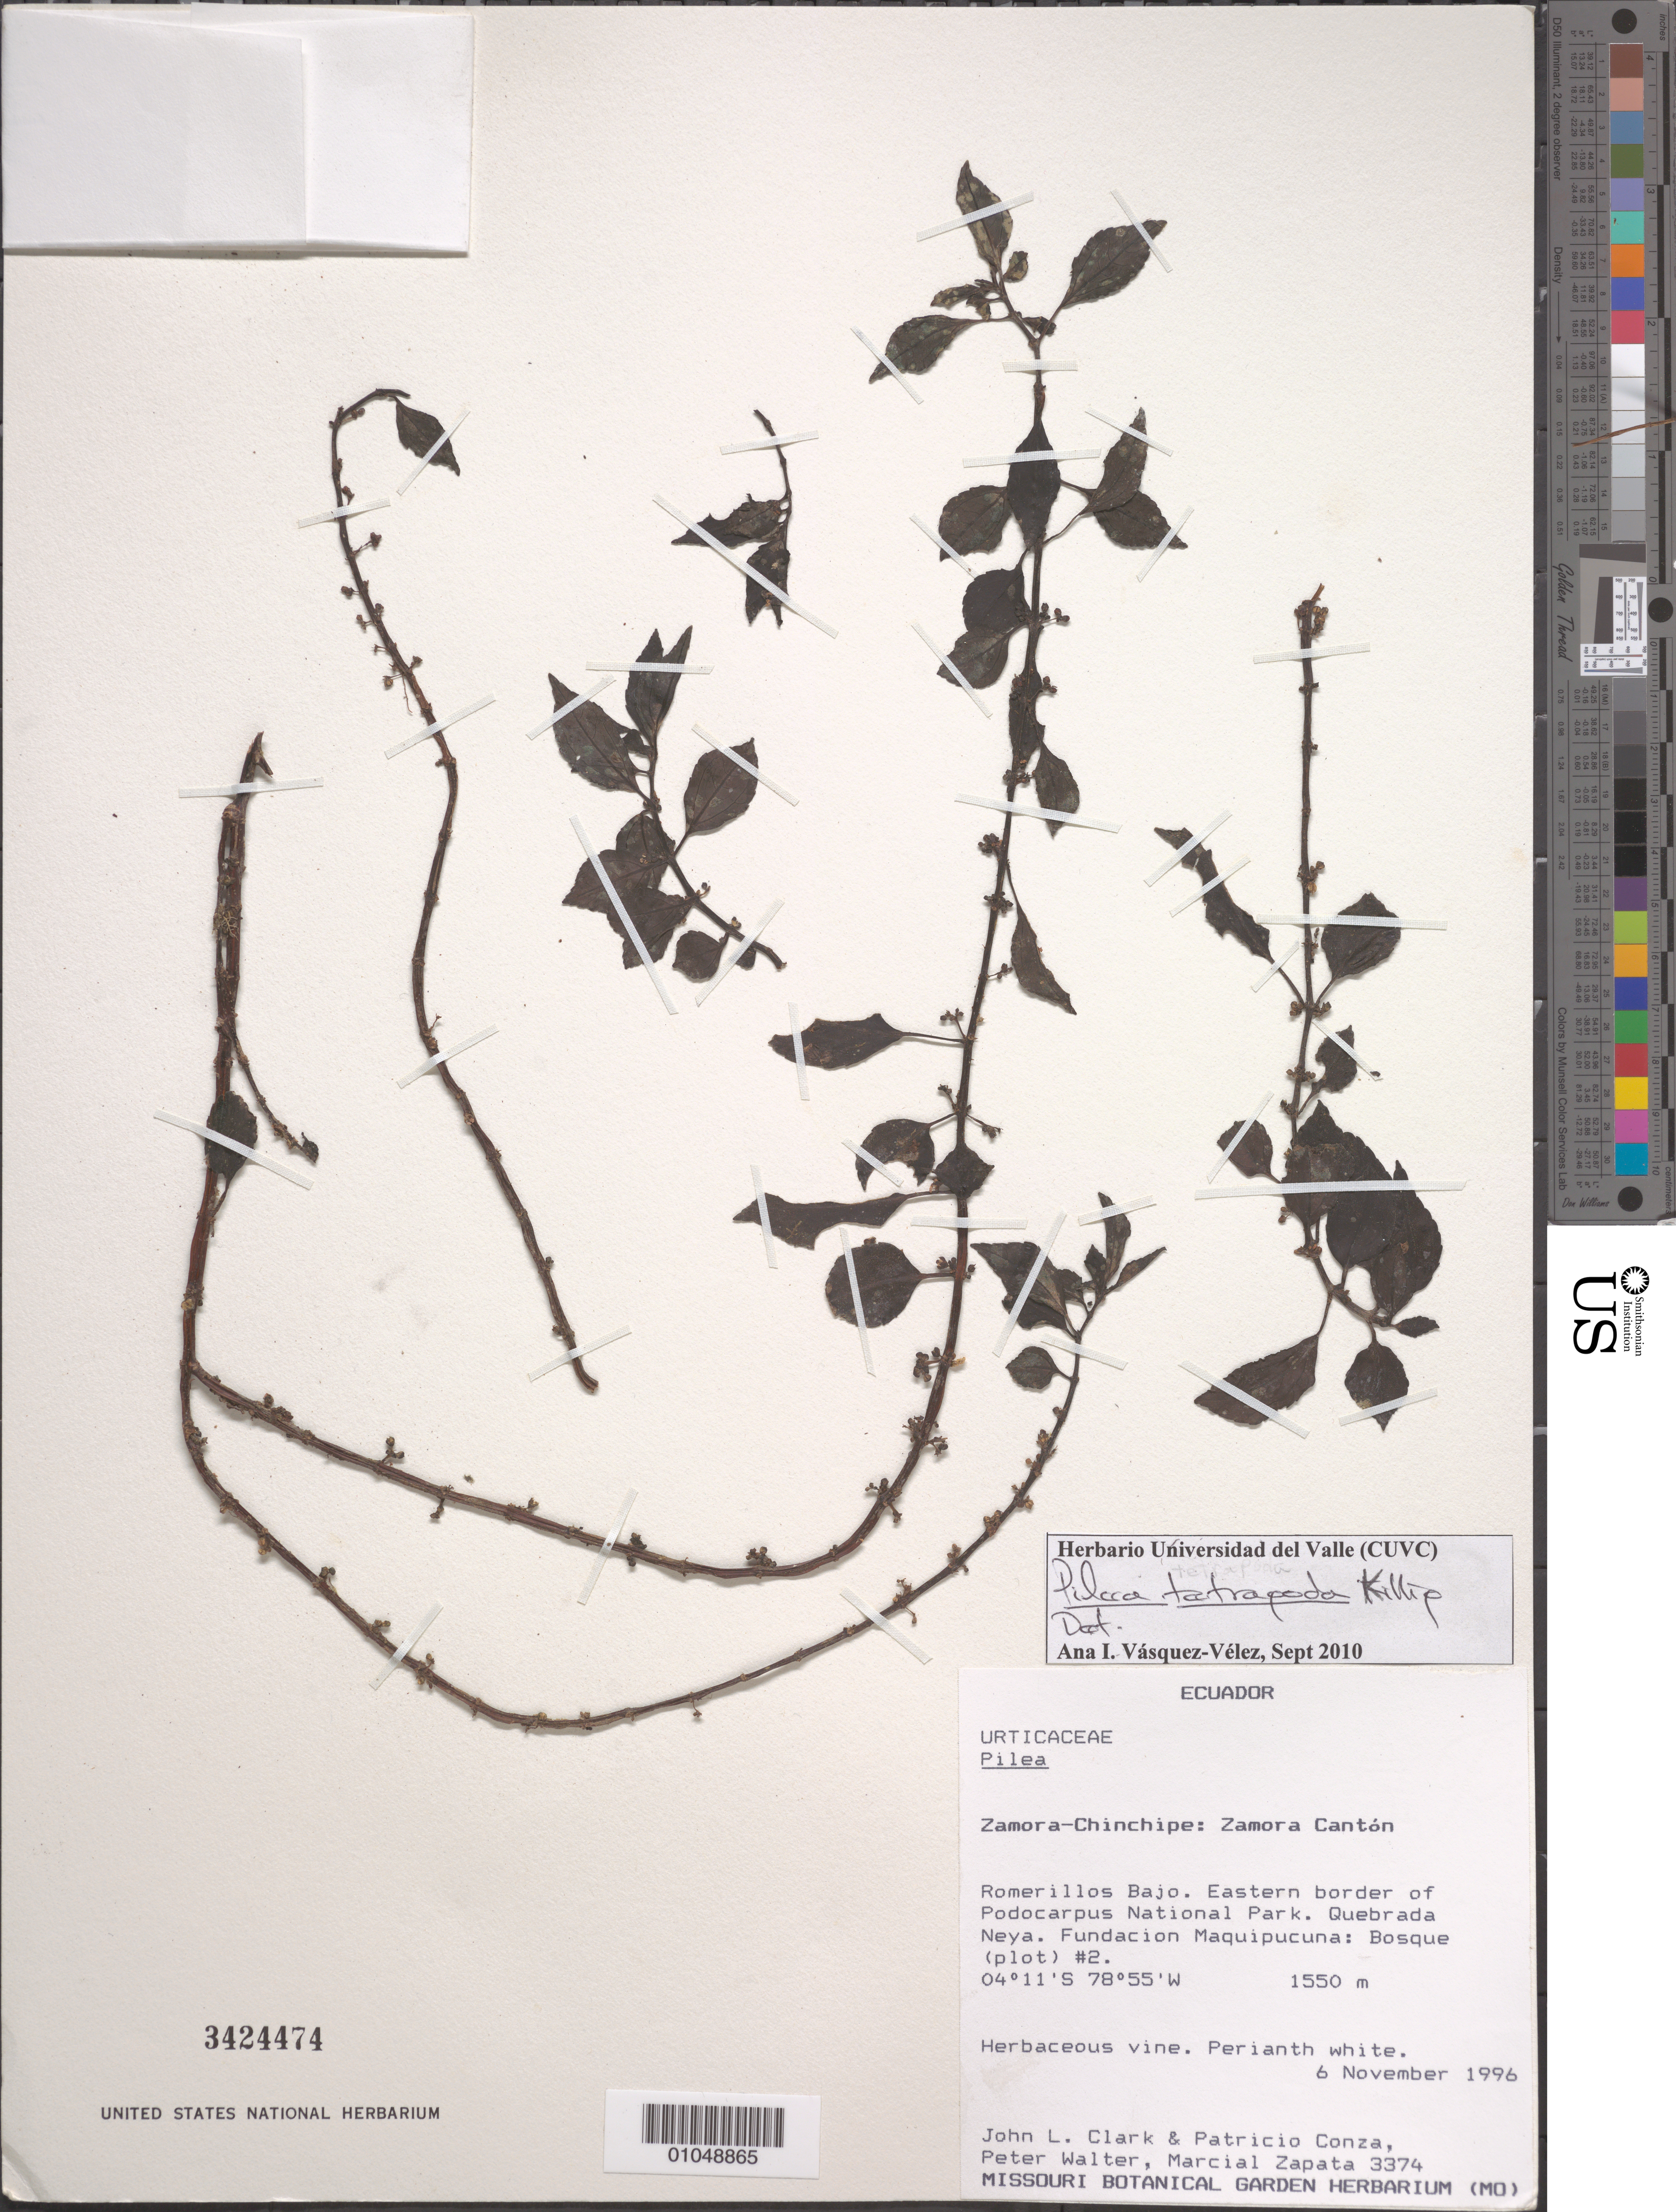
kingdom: Plantae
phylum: Tracheophyta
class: Magnoliopsida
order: Rosales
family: Urticaceae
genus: Pilea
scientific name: Pilea tetrapoda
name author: Killip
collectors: J. L. Clark, P. Conza, P. Walter & M. Zapata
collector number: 3374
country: Ecuador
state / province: Zamora-Chinchipe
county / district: Zamora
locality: Romerillos Bajo, Eastern border of Podocarpus National Park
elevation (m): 1550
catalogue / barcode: US 3424474